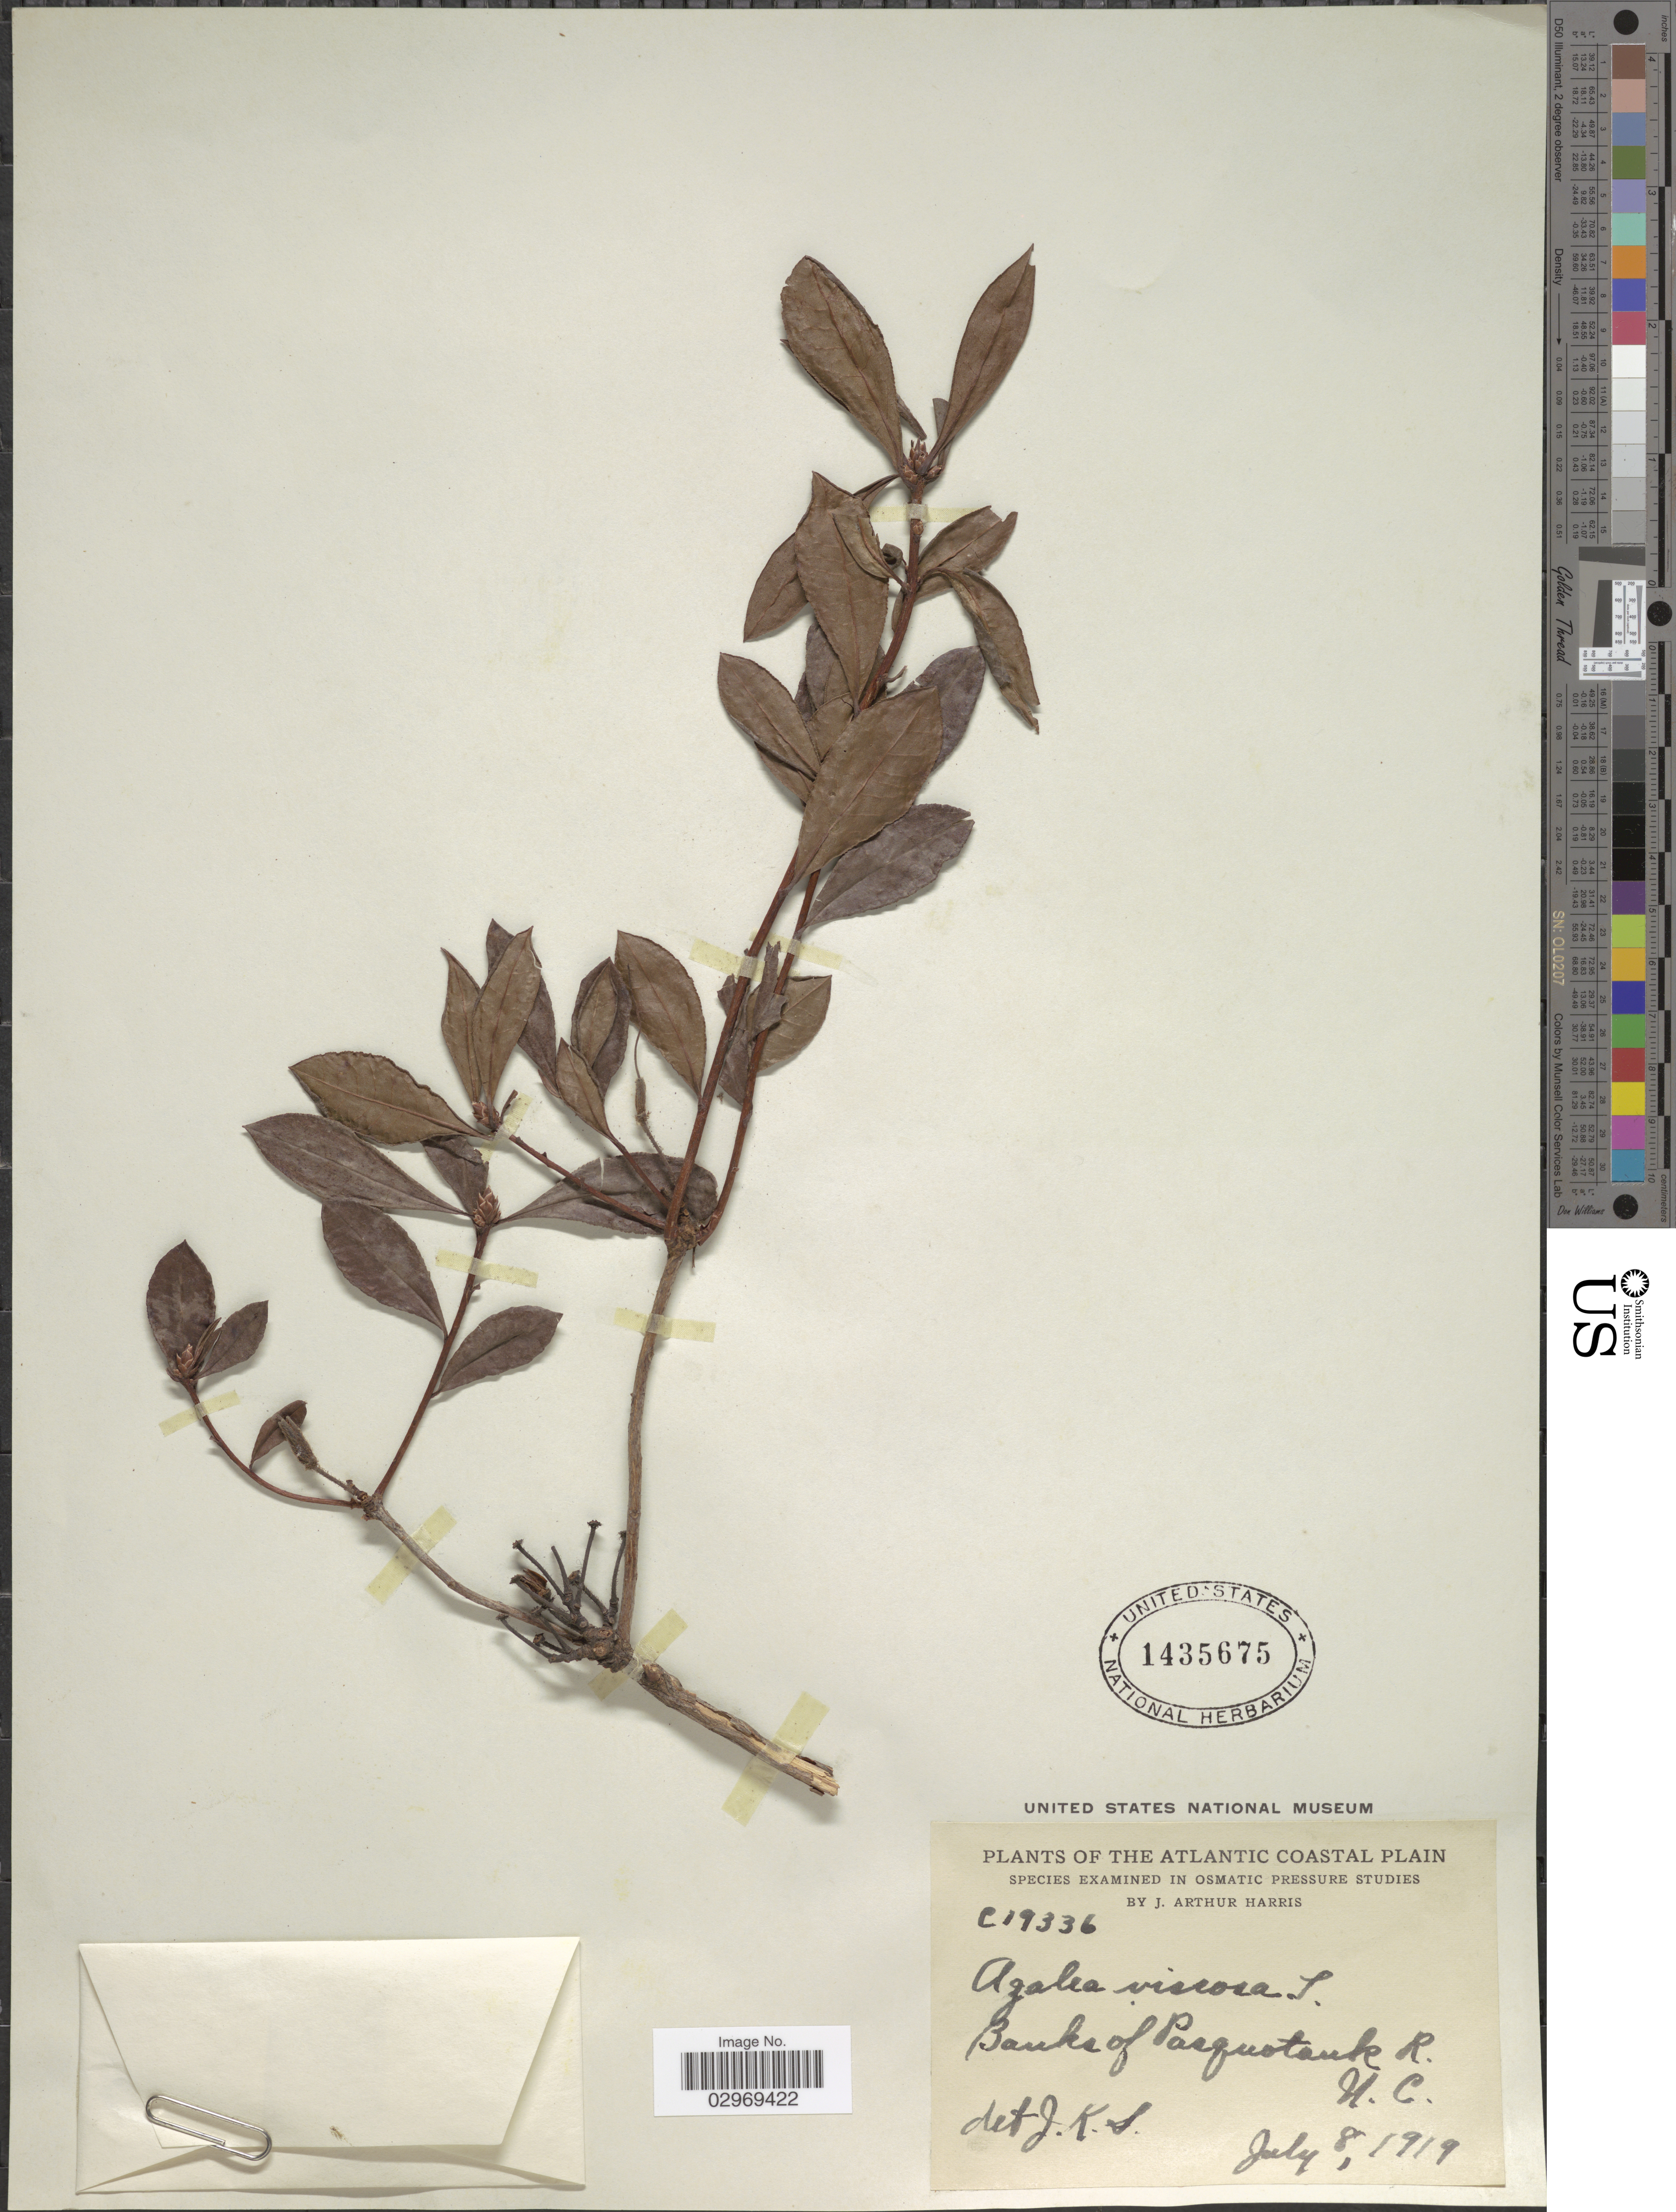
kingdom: Plantae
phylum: Tracheophyta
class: Magnoliopsida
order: Ericales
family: Ericaceae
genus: Rhododendron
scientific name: Rhododendron viscosum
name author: (L.) Torr.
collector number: C19336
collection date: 1919-07-08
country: United States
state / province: North Carolina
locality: Atlantic Coastal Plain. Banks of Pasquotank R.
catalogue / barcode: US 1435675